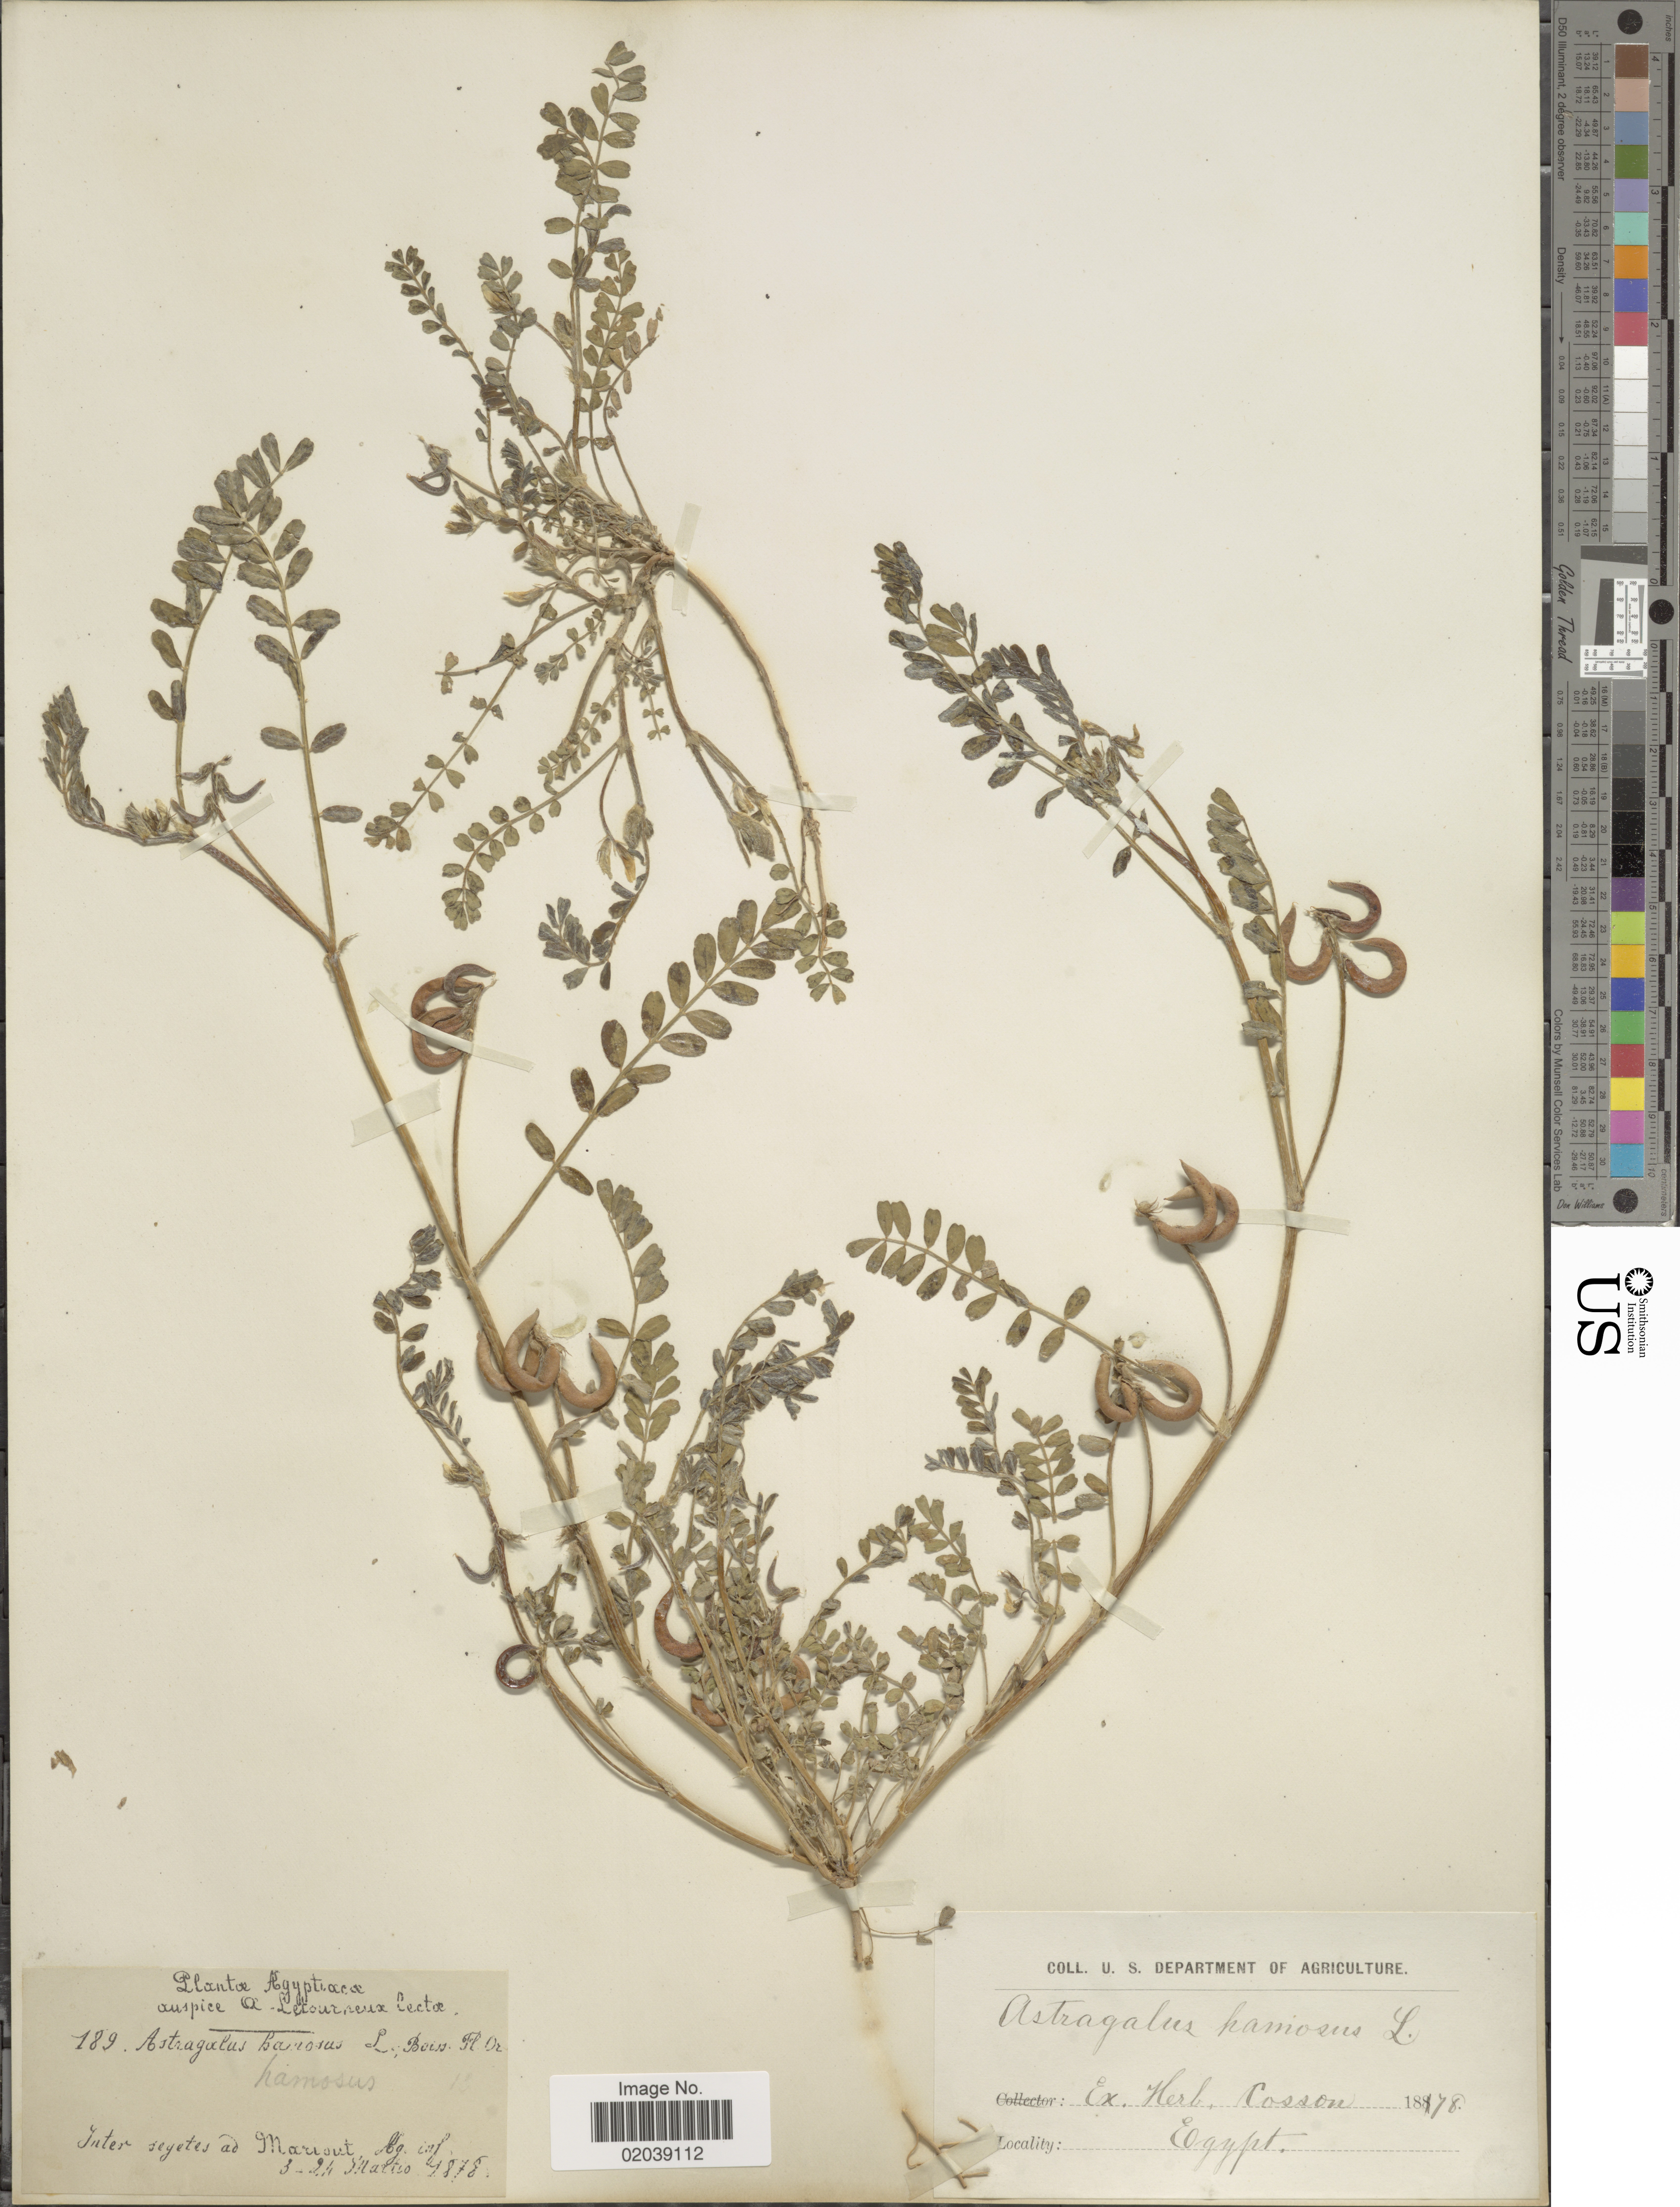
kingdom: Plantae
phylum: Tracheophyta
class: Magnoliopsida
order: Fabales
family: Fabaceae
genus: Astragalus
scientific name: Astragalus hamosus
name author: L.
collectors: A. Letourneux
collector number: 189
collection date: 1878-03-03/1878-03-24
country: Egypt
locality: Inter segetes ad Mariout.